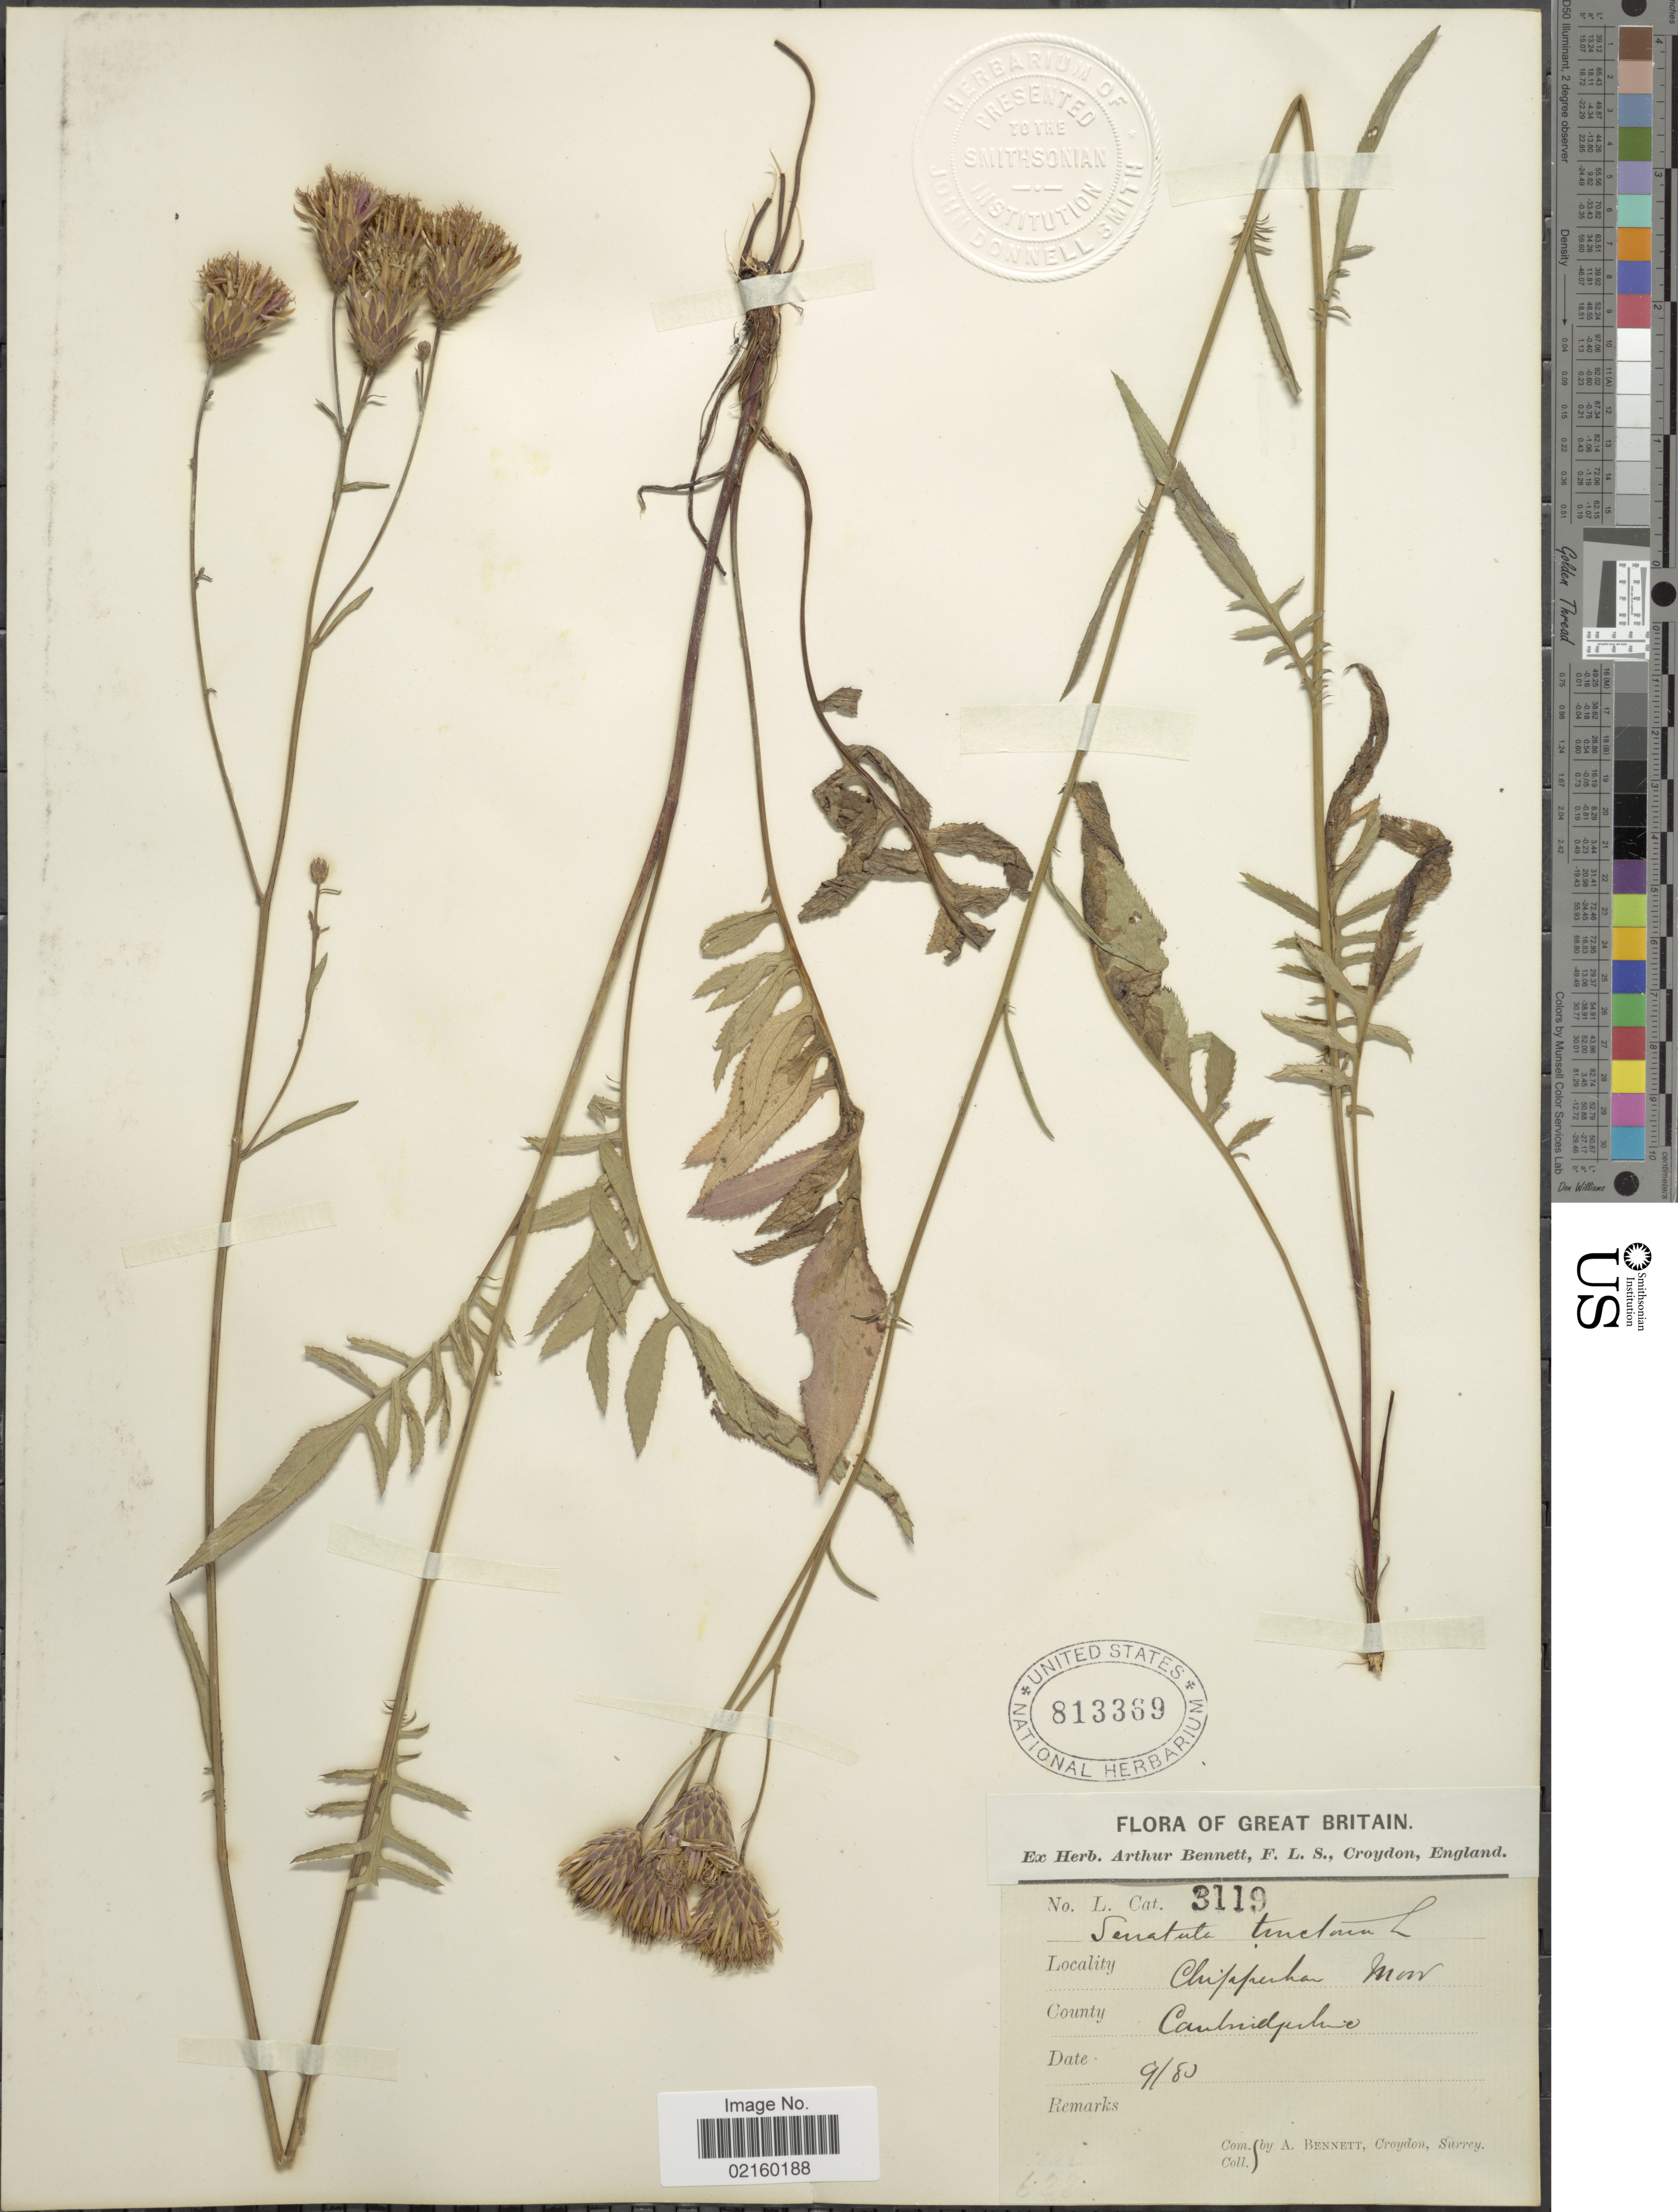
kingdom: Plantae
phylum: Tracheophyta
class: Magnoliopsida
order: Asterales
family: Asteraceae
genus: Serratula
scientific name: Serratula tinctoria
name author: L.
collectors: A. Bennett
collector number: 3119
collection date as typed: Transcribed d/m/y: /9/80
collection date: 1880-09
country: United Kingdom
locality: Great Britain, Chippenham Mon, County Cambridge (Cambridgeshire)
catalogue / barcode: US 813369